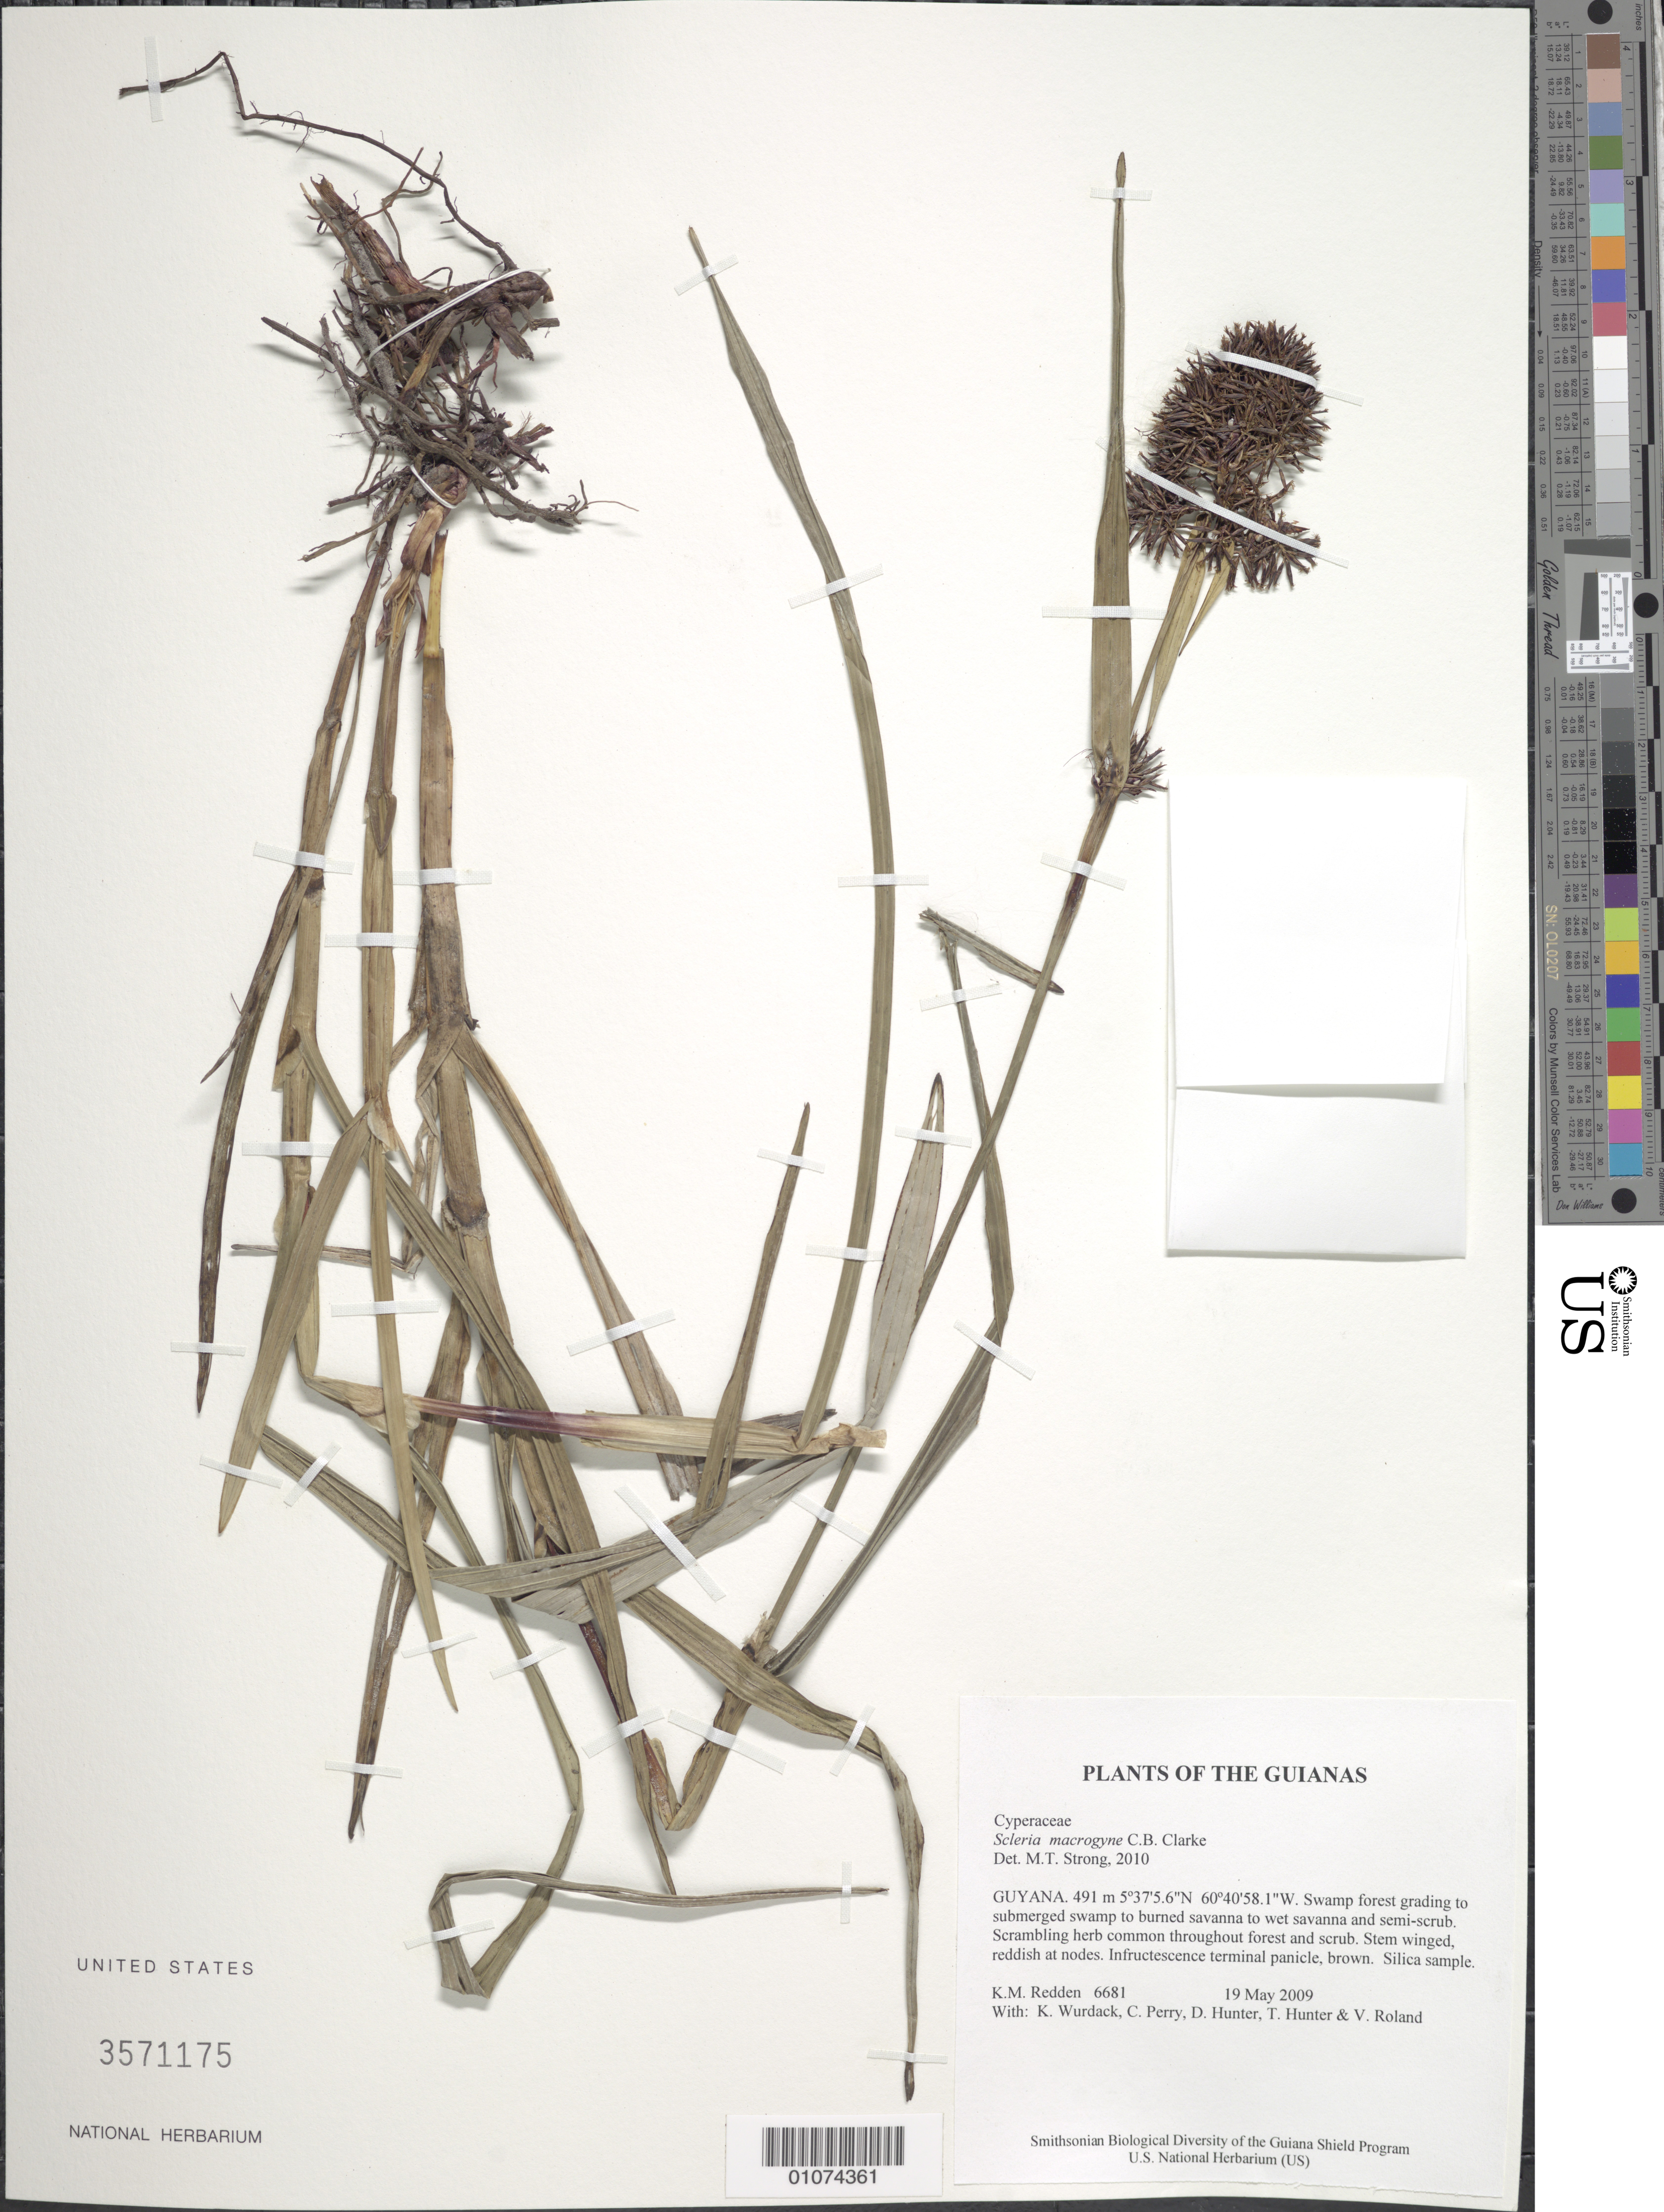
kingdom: Plantae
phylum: Tracheophyta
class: Liliopsida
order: Poales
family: Cyperaceae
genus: Scleria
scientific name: Scleria macrogyne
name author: C.B. Clarke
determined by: Strong, M. T., (US), Smithsonian Institution - National Museum of Natural History (UNITED STATES)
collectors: K. M. Redden, K. Wurdack, C. Perry, D. Hunter, T. Hunter & V. Roland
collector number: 6681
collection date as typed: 19 May 2009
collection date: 2009-05-19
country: Guyana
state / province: Cuyuni-Mazaruni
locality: Kato River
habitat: Swamp forest grading to submerged swamp to burned savanna to wet savanna and semi-scrub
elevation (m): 491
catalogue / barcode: US 3571175